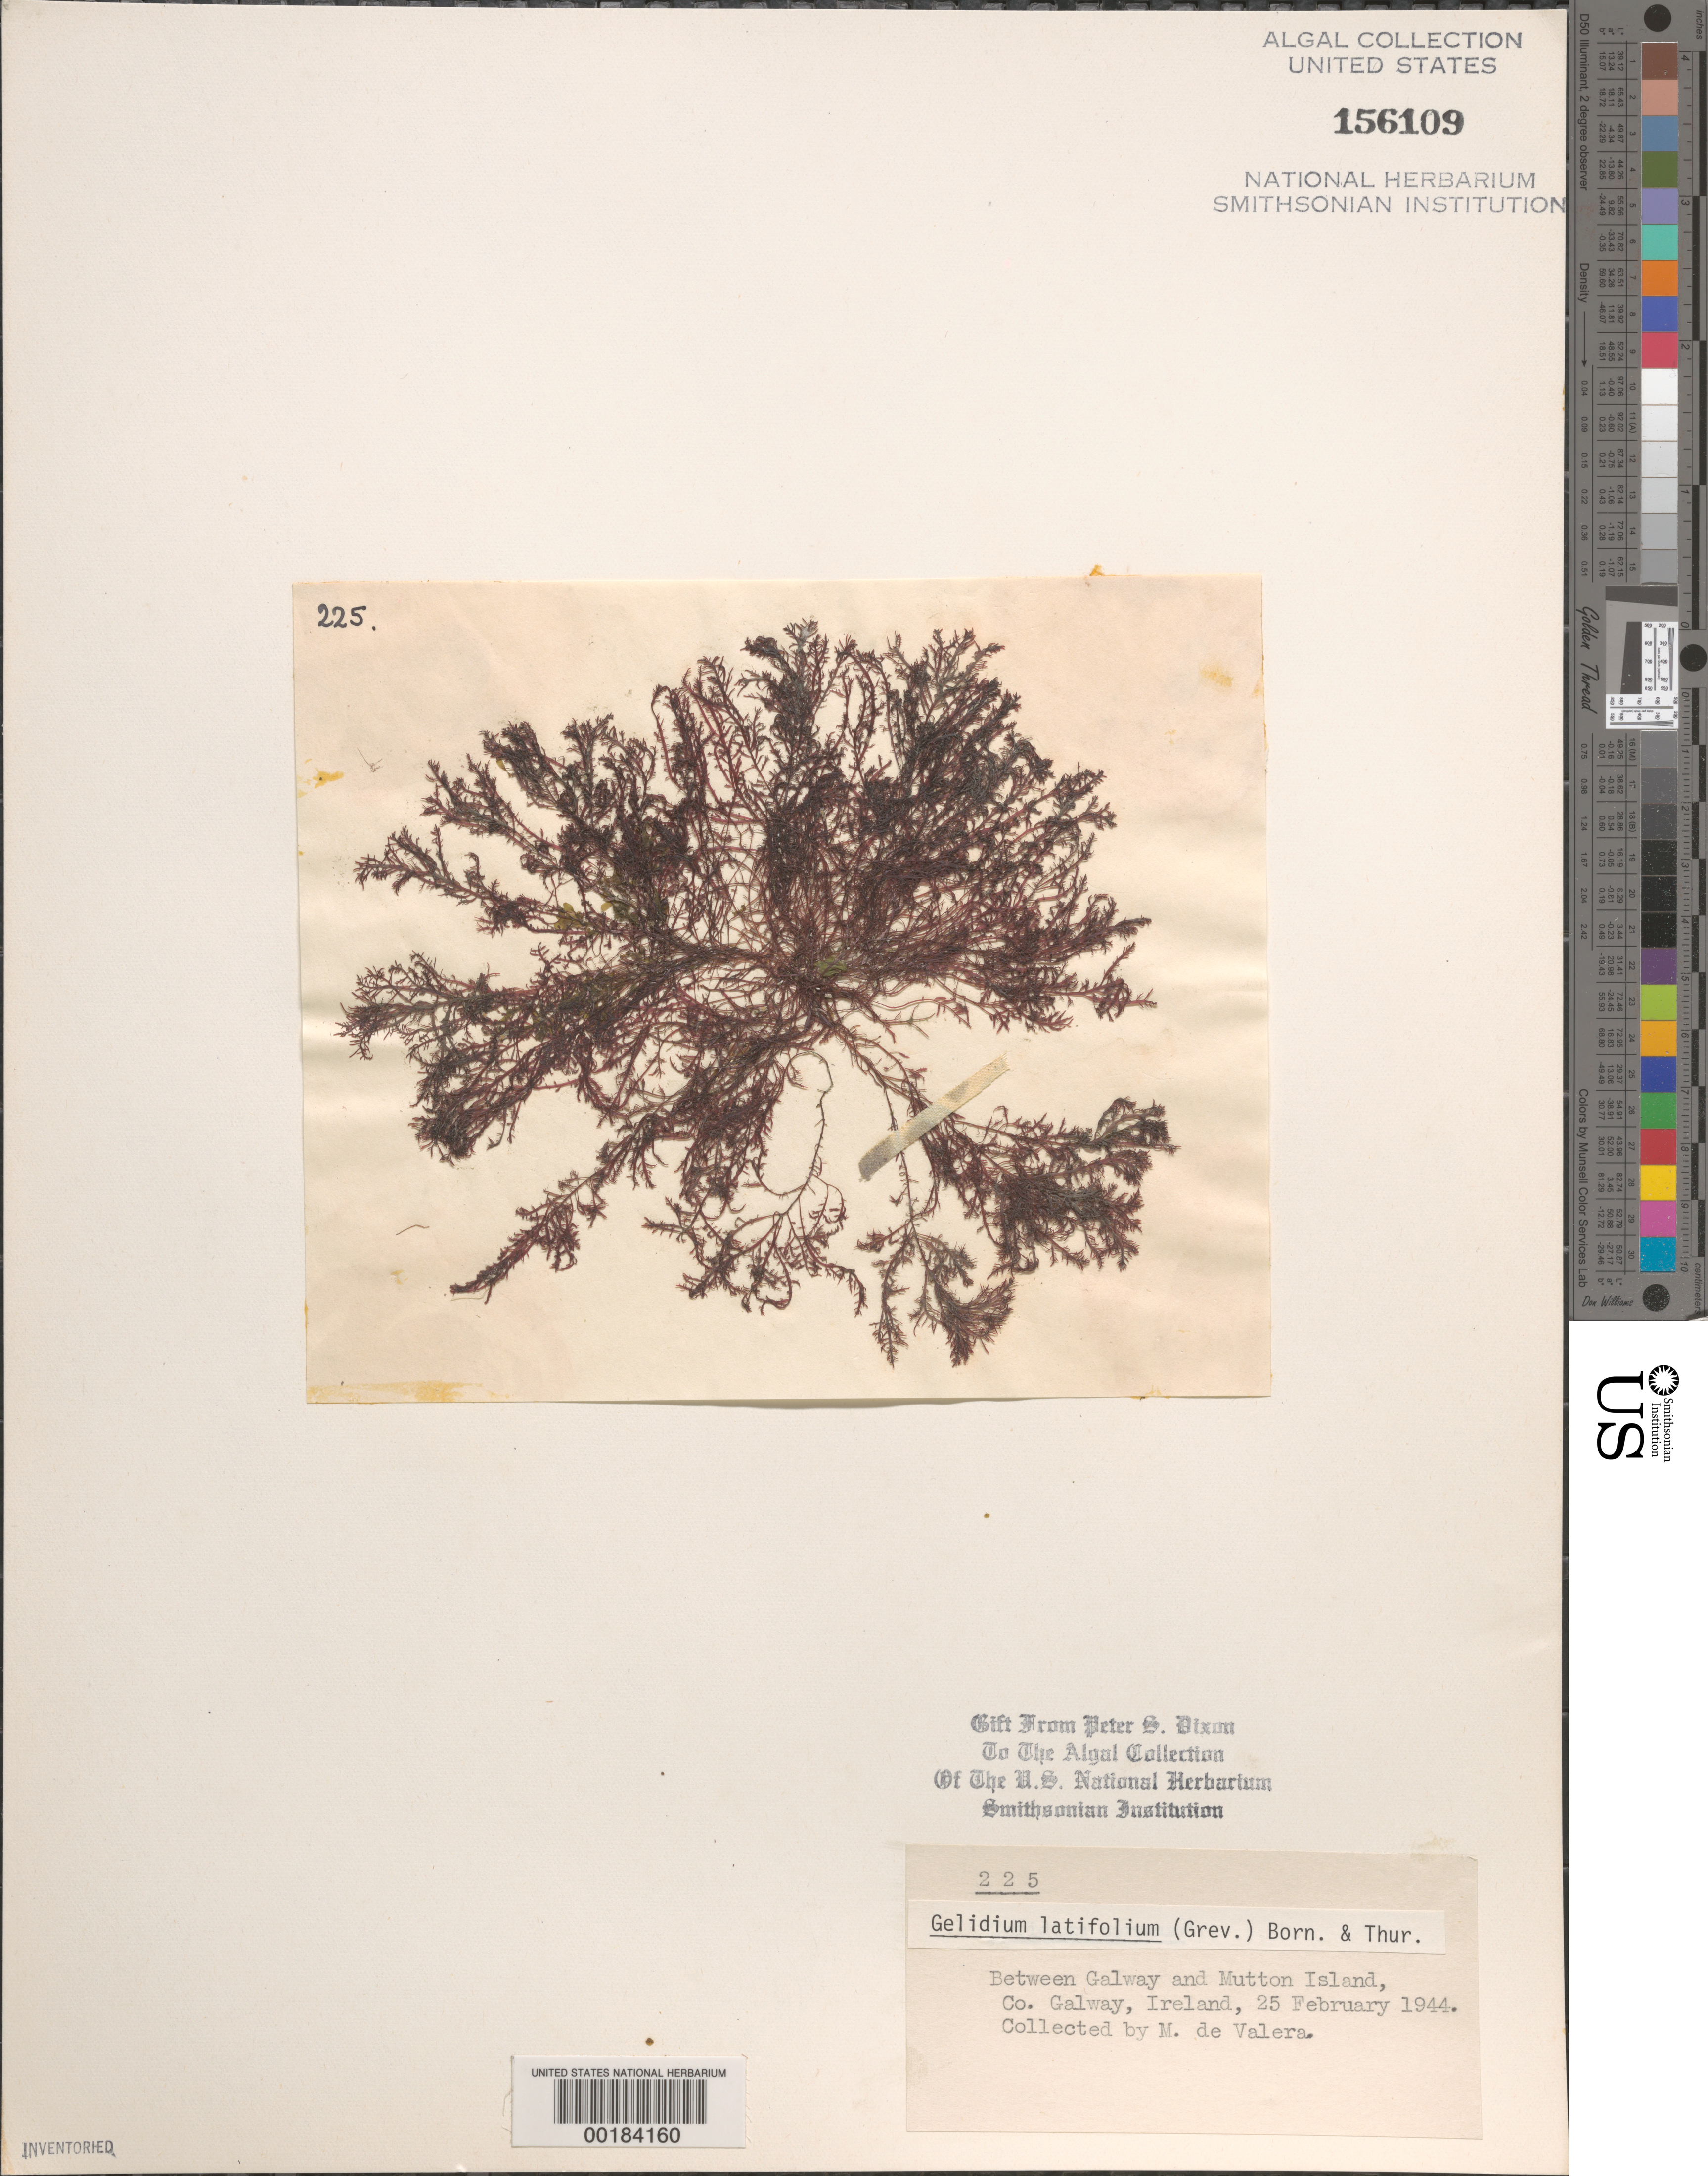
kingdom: Plantae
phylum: Rhodophyta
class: Florideophyceae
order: Gelidiales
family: Gelidiaceae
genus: Gelidium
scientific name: Gelidium spinosum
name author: (S.G. Gmel.) P.C. Silva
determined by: Algae name updating Project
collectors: M. De Valera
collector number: PSD 225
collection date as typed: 25 Feb 1944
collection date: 1944-02-25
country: Ireland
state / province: Connaught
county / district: Galway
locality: Between Galway and Mutton Island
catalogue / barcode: US 156109